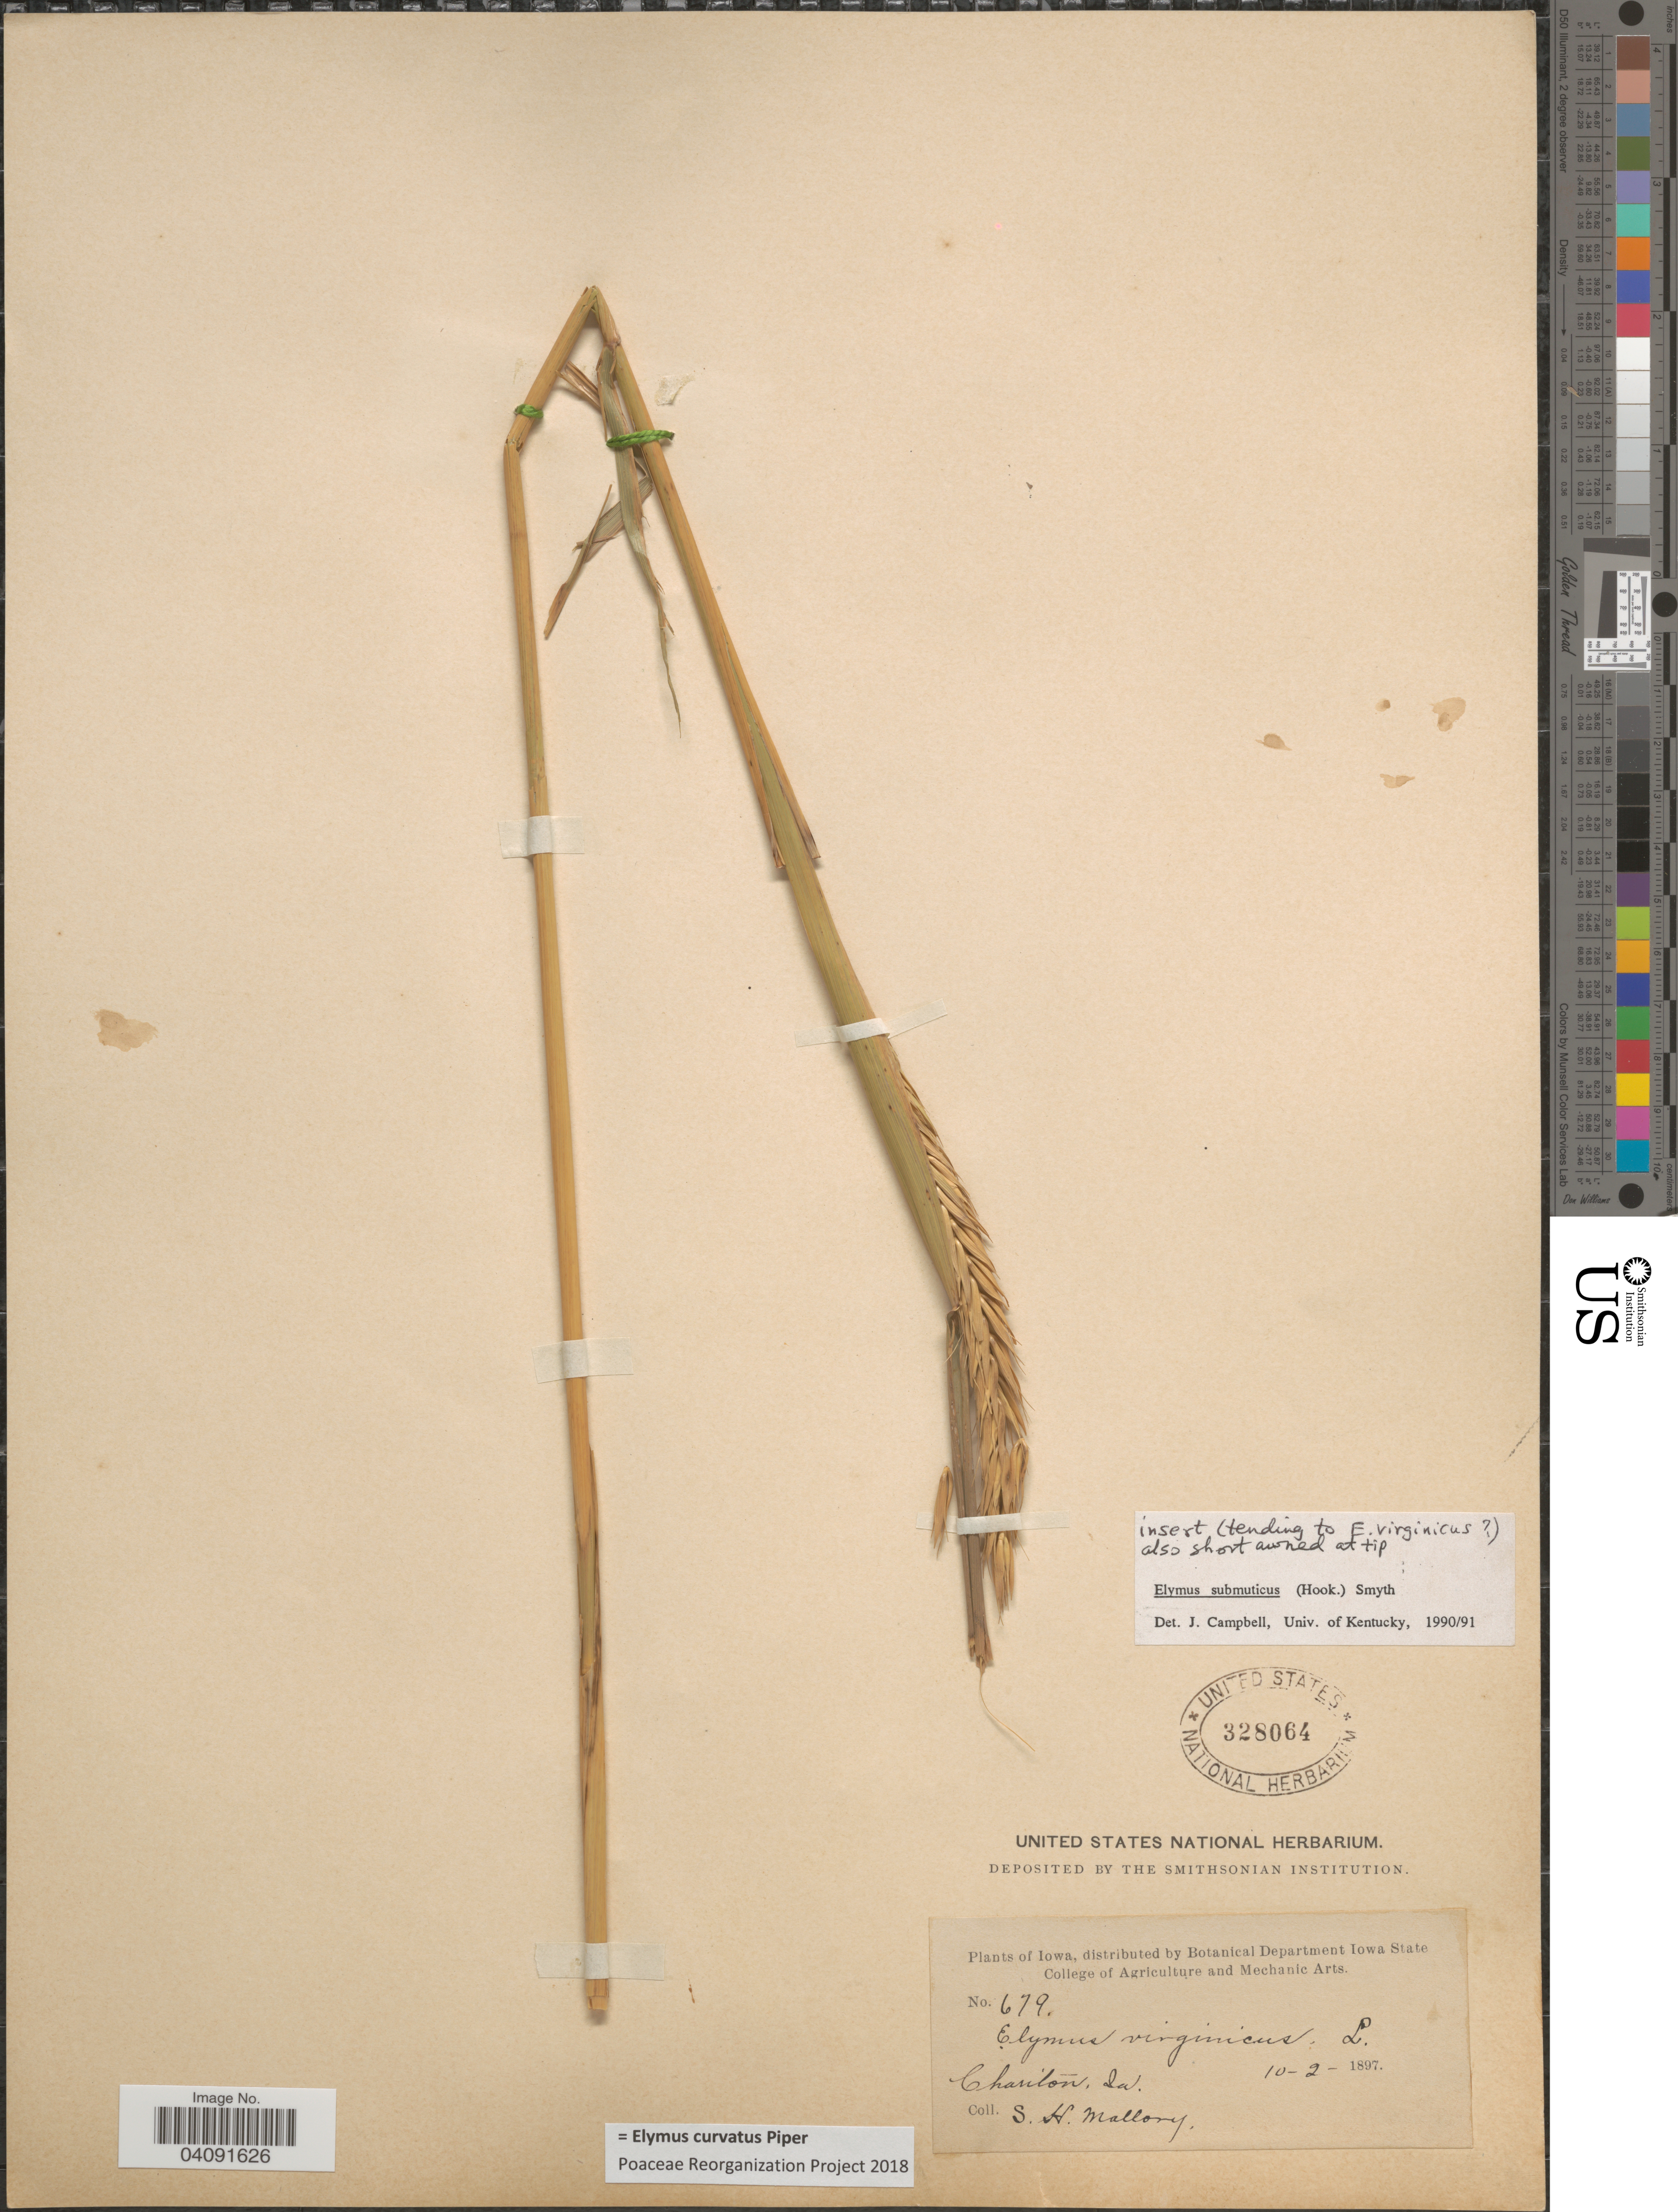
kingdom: Plantae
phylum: Tracheophyta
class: Liliopsida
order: Poales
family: Poaceae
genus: Elymus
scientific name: Elymus donianus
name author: (F.B. White) Á. Löve & D. Löve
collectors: S. Mallory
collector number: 679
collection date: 1897-10-02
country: United States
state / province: Iowa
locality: Chariton.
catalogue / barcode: US 328064